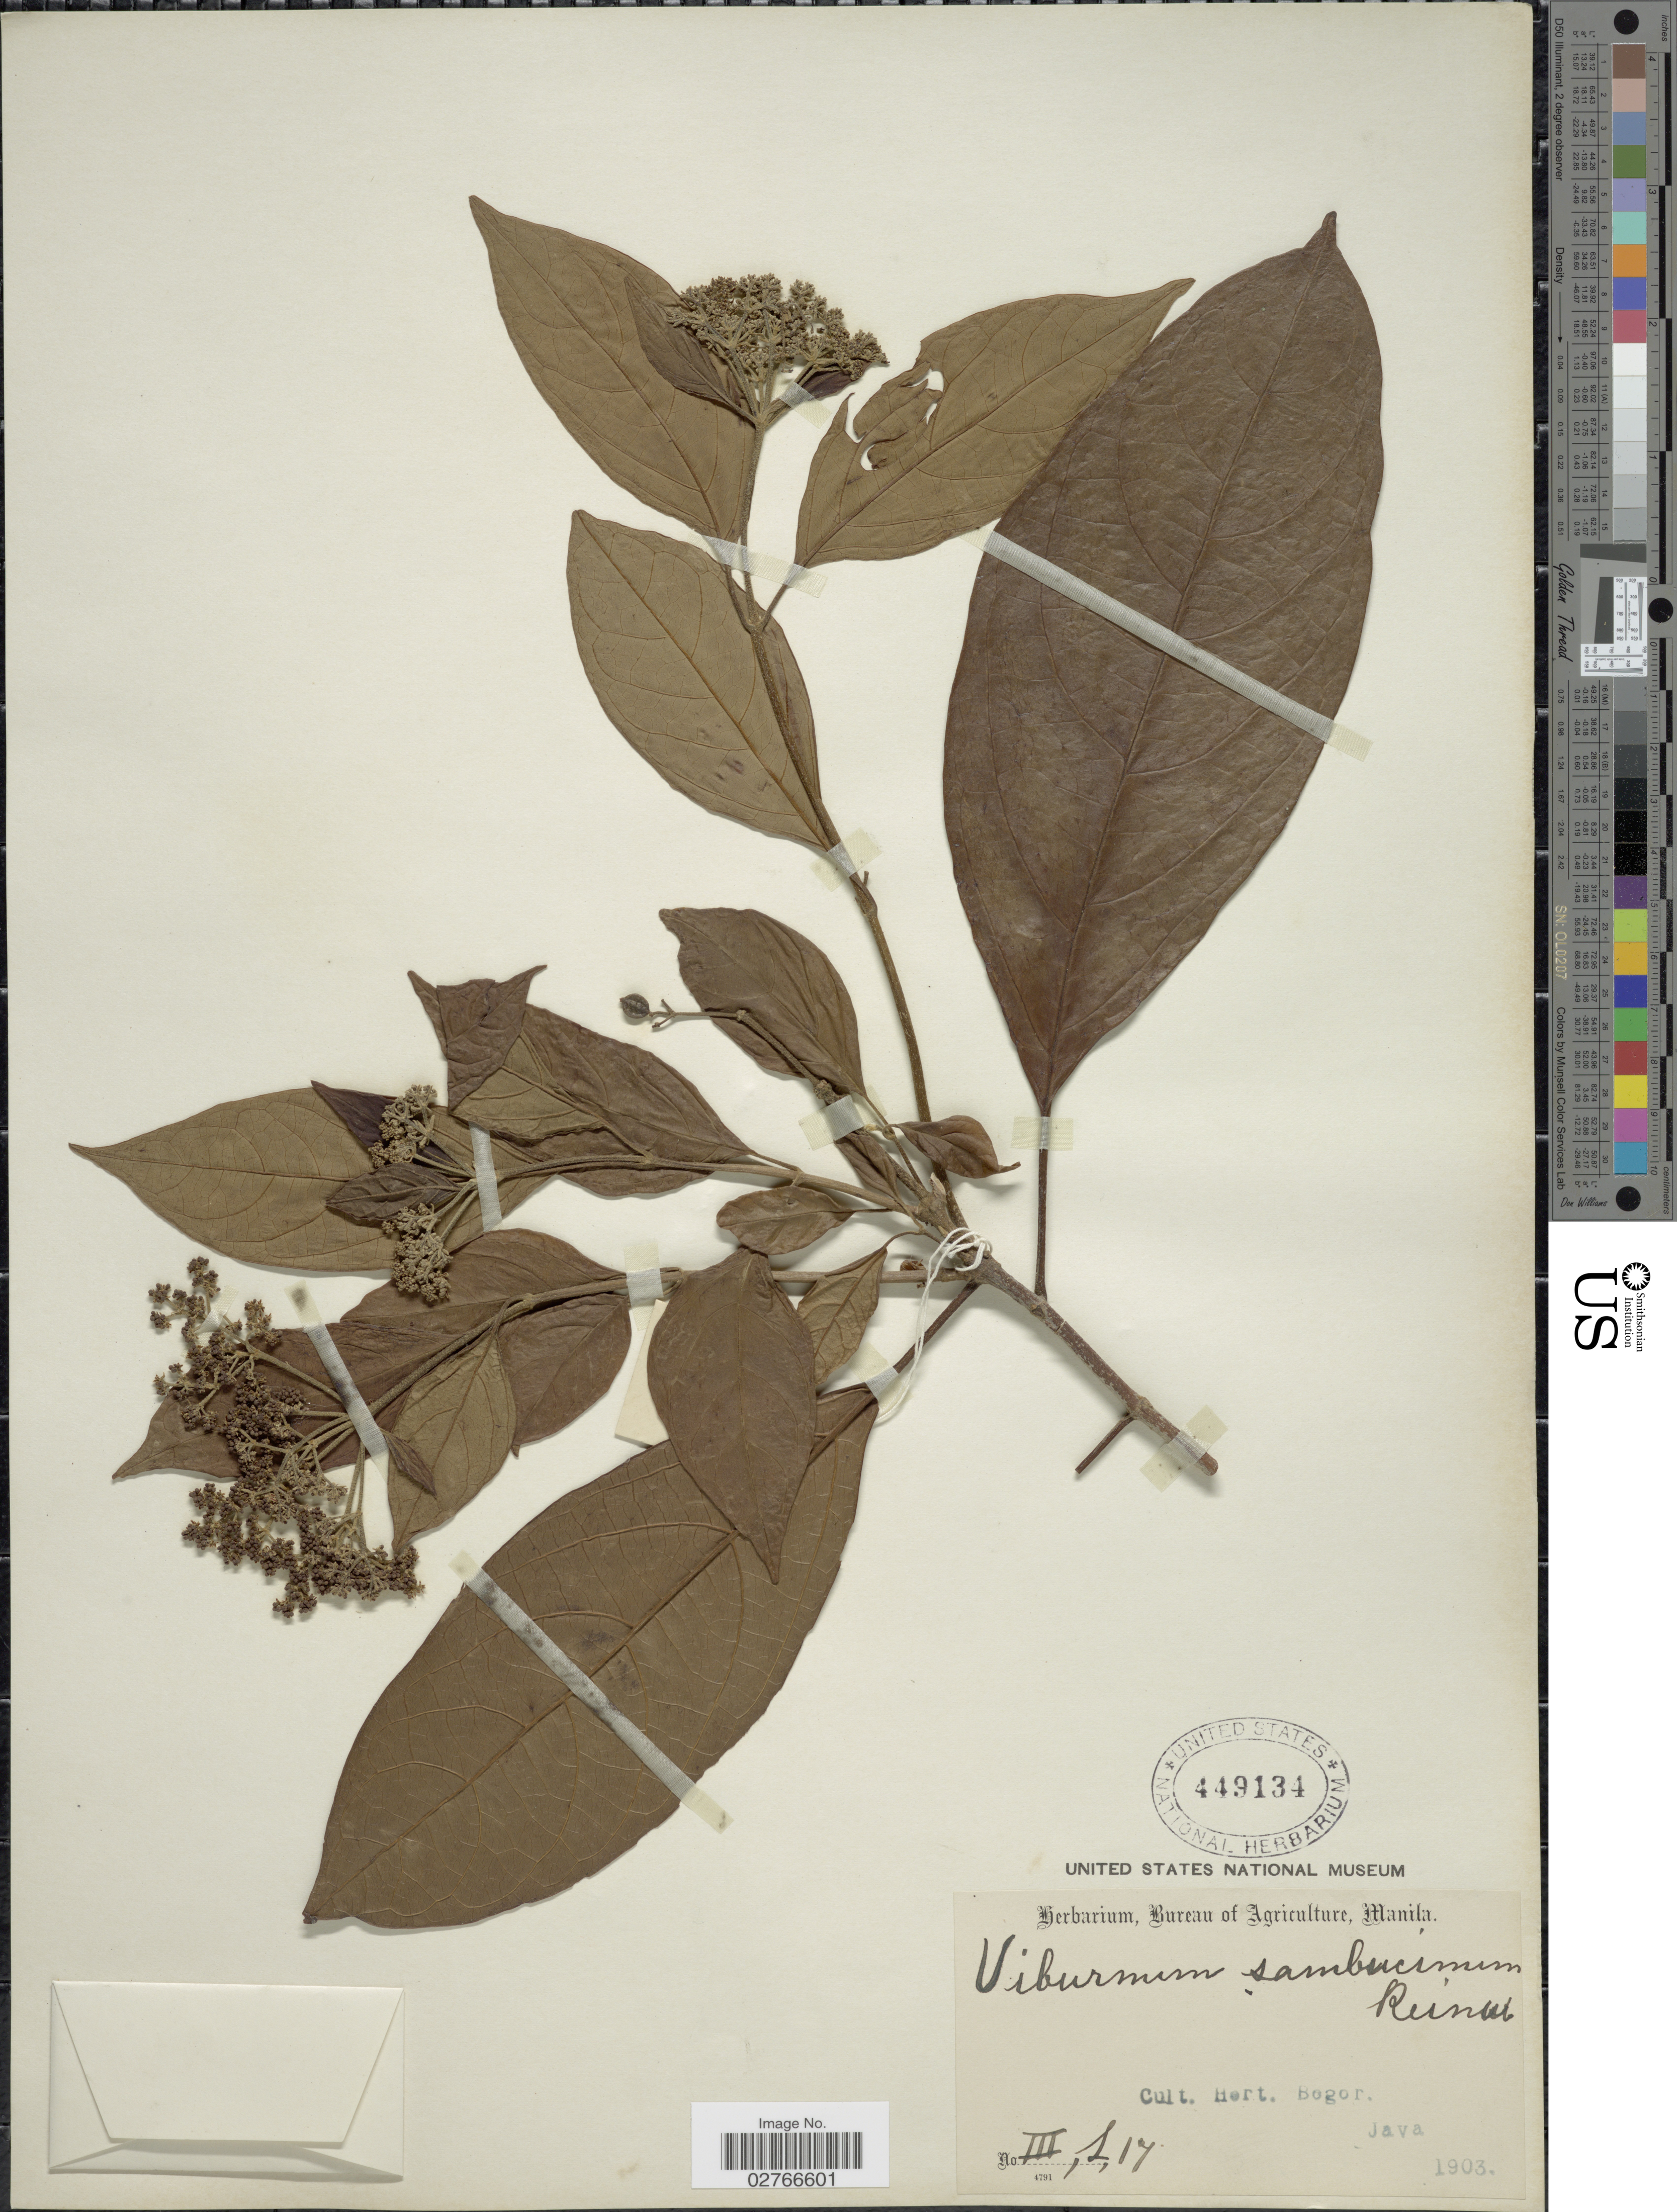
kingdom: Plantae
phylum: Tracheophyta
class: Magnoliopsida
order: Dipsacales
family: Viburnaceae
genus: Viburnum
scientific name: Viburnum sambucinum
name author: Reinw. ex Blume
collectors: ex Herb. Bur. Agric. Manila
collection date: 1903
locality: Cult. Hort. Bogor. III, L, 17.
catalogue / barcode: US 449134